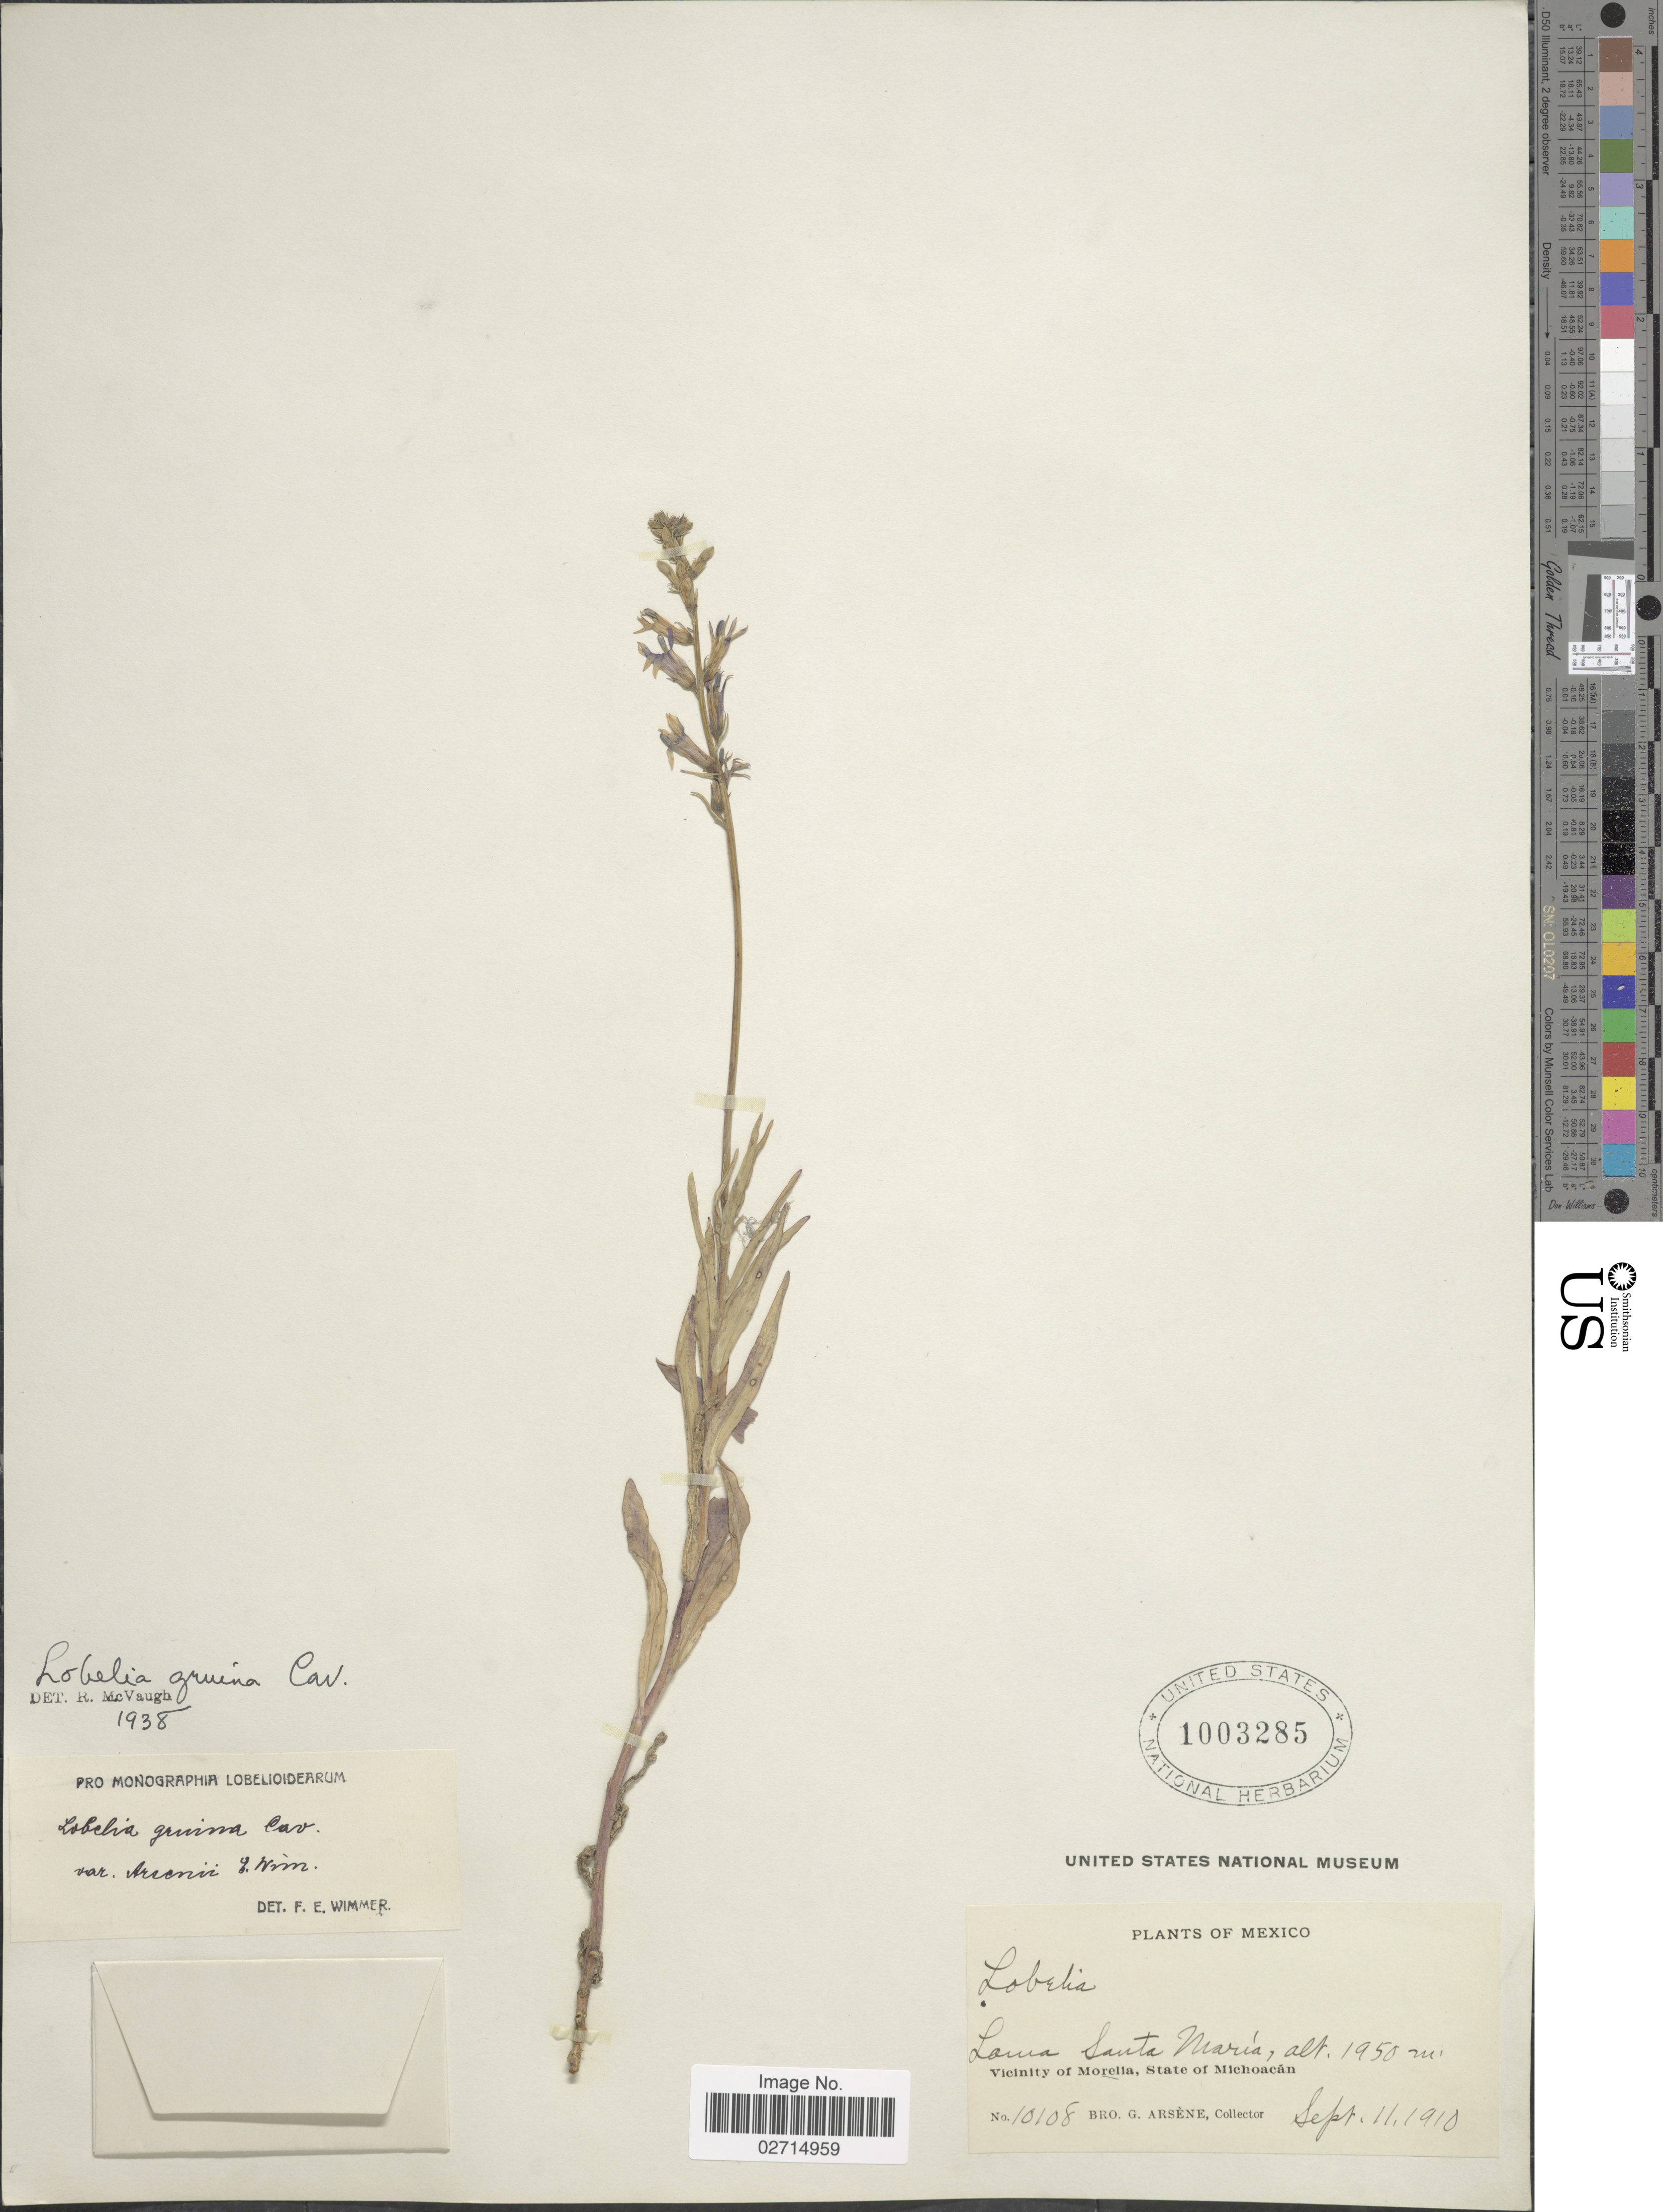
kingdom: Plantae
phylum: Tracheophyta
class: Magnoliopsida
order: Asterales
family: Campanulaceae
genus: Lobelia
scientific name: Lobelia gruina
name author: Cav.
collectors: Bro. G. Arsène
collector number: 10108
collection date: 1910-09-11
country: Mexico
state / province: Michoacán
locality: Loma Santa Maria, Vicinity of Morelia, State of Michoacan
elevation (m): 1950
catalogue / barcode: US 1003285